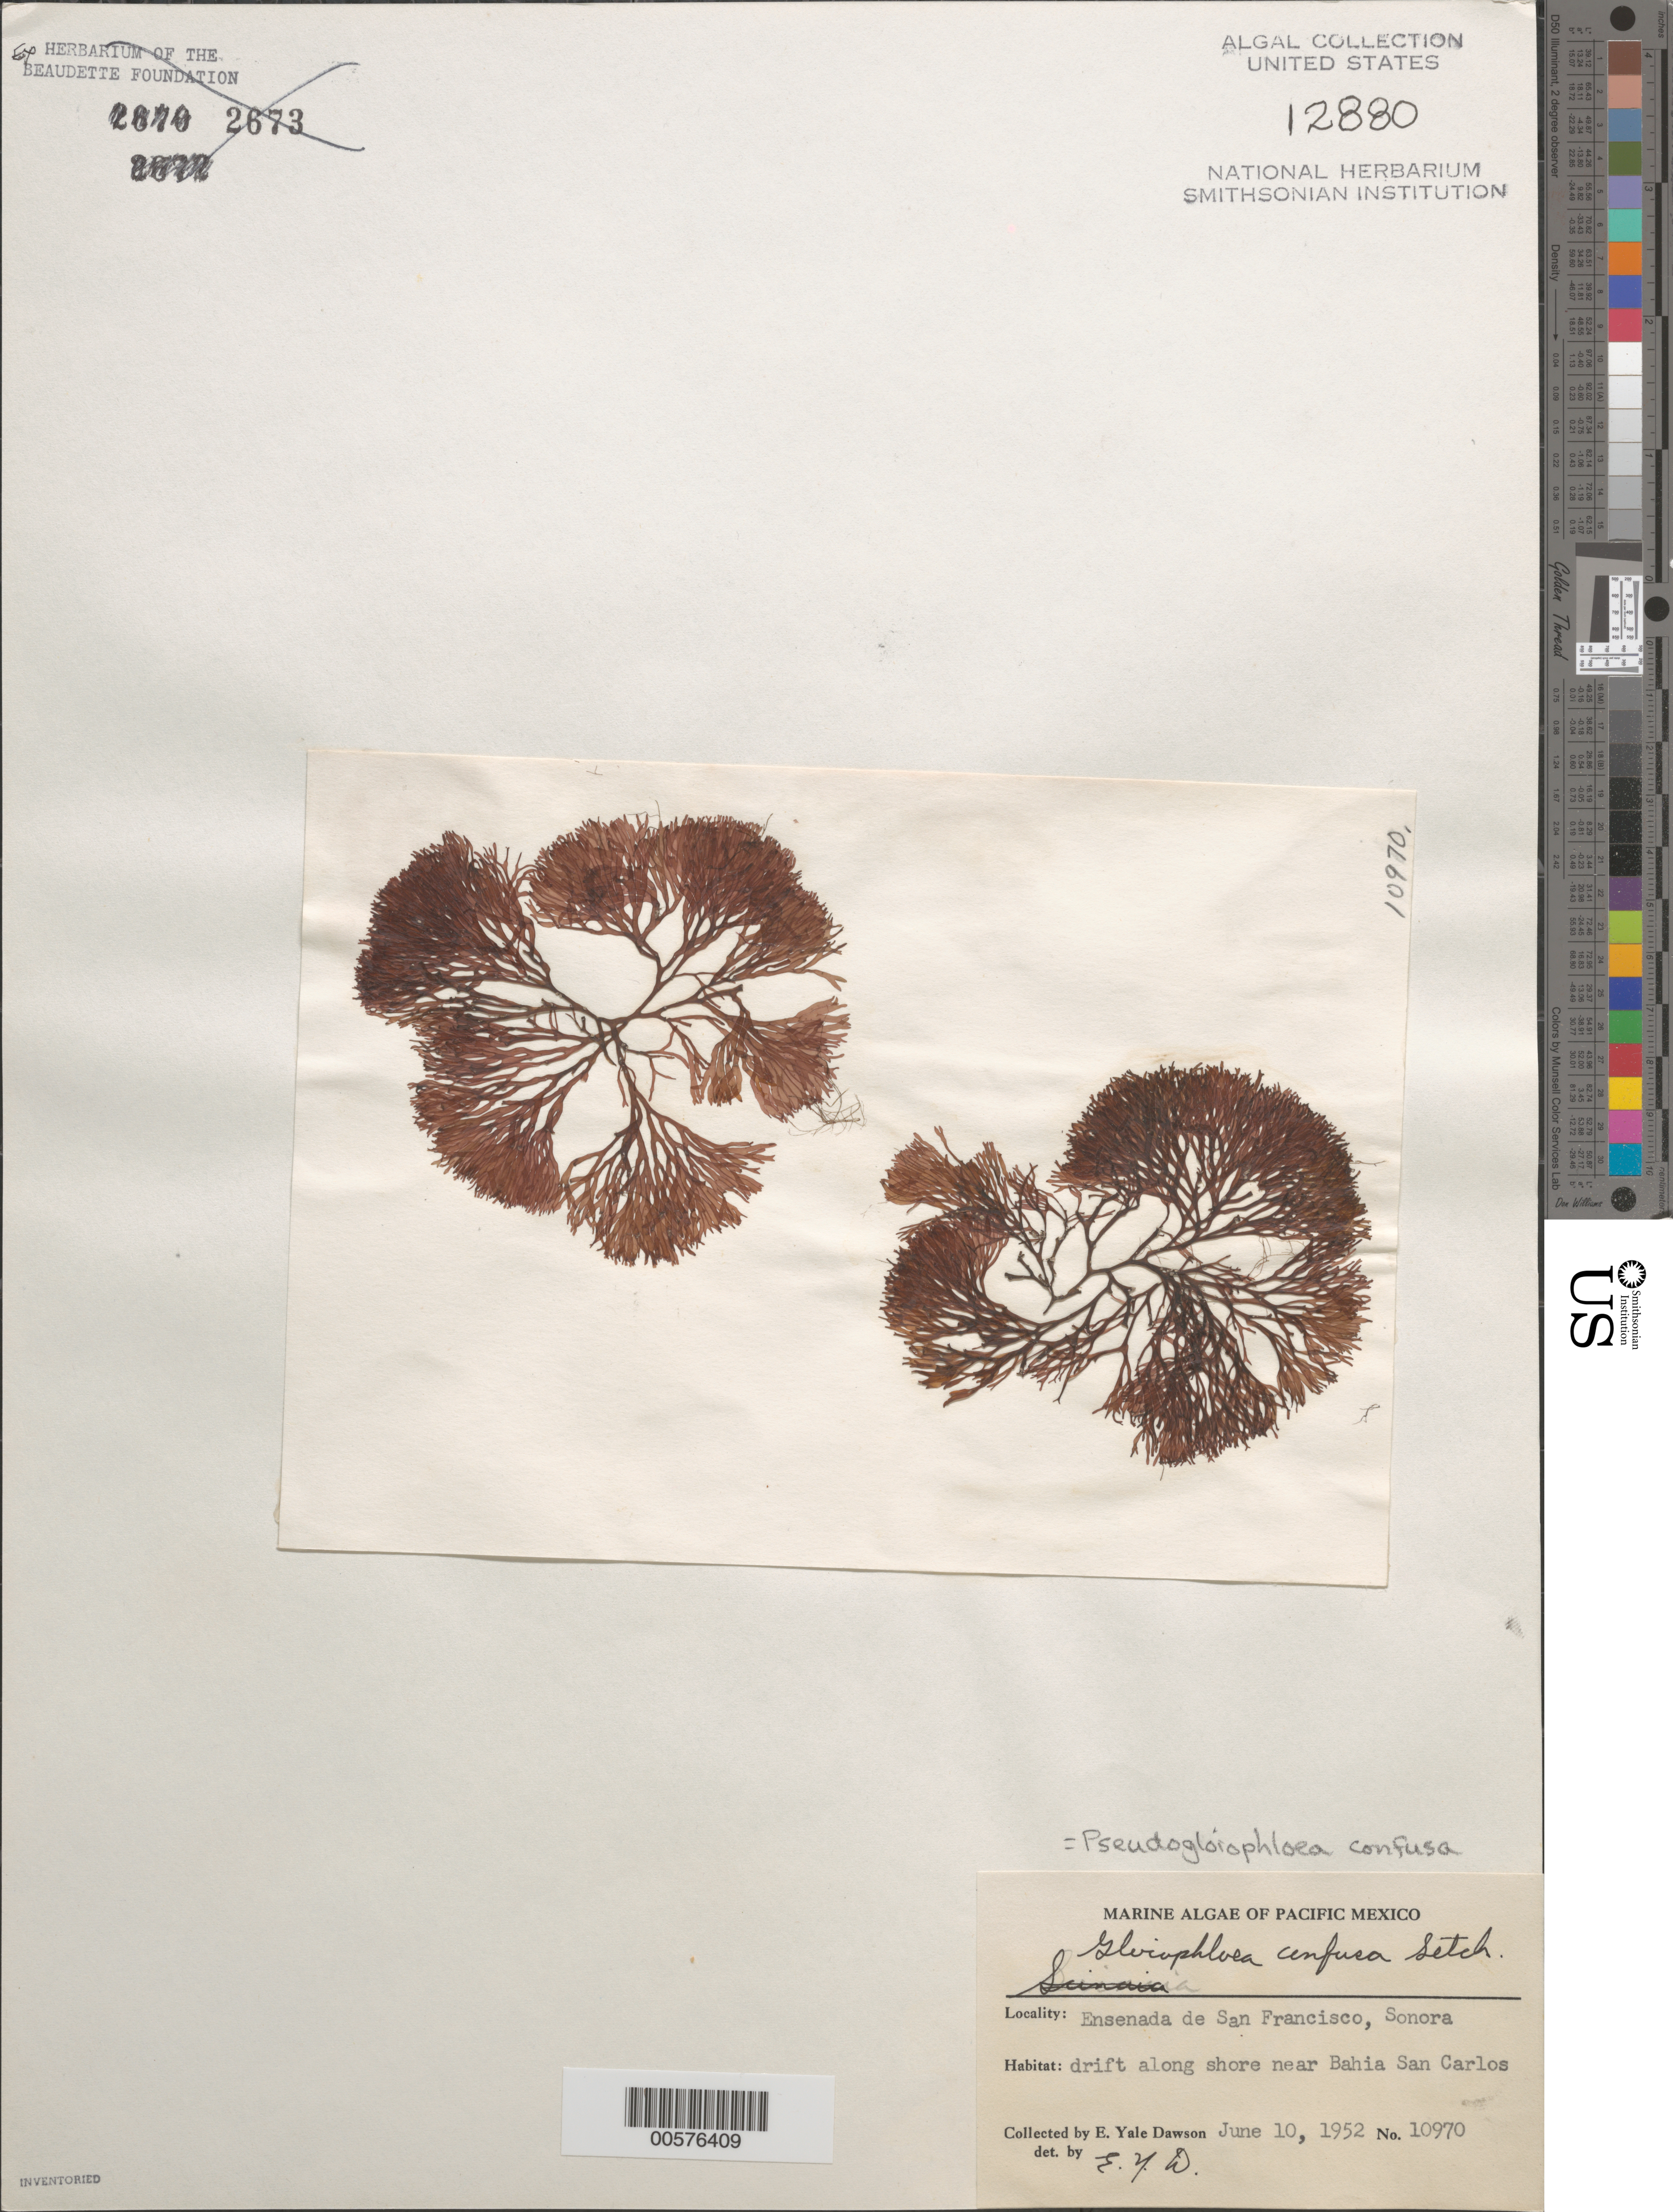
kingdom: Plantae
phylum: Rhodophyta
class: Florideophyceae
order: Nemaliales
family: Scinaiaceae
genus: Scinaia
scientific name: Scinaia confusa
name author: (Setch.) Huisman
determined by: Algae name updating Project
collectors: E. Y. Dawson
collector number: EYD 10970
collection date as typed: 10 Jun 1952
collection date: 1952-06-10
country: Mexico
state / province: Sonora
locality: Ensenada de San Francisco, near Bahia San Carlos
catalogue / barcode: US 12880